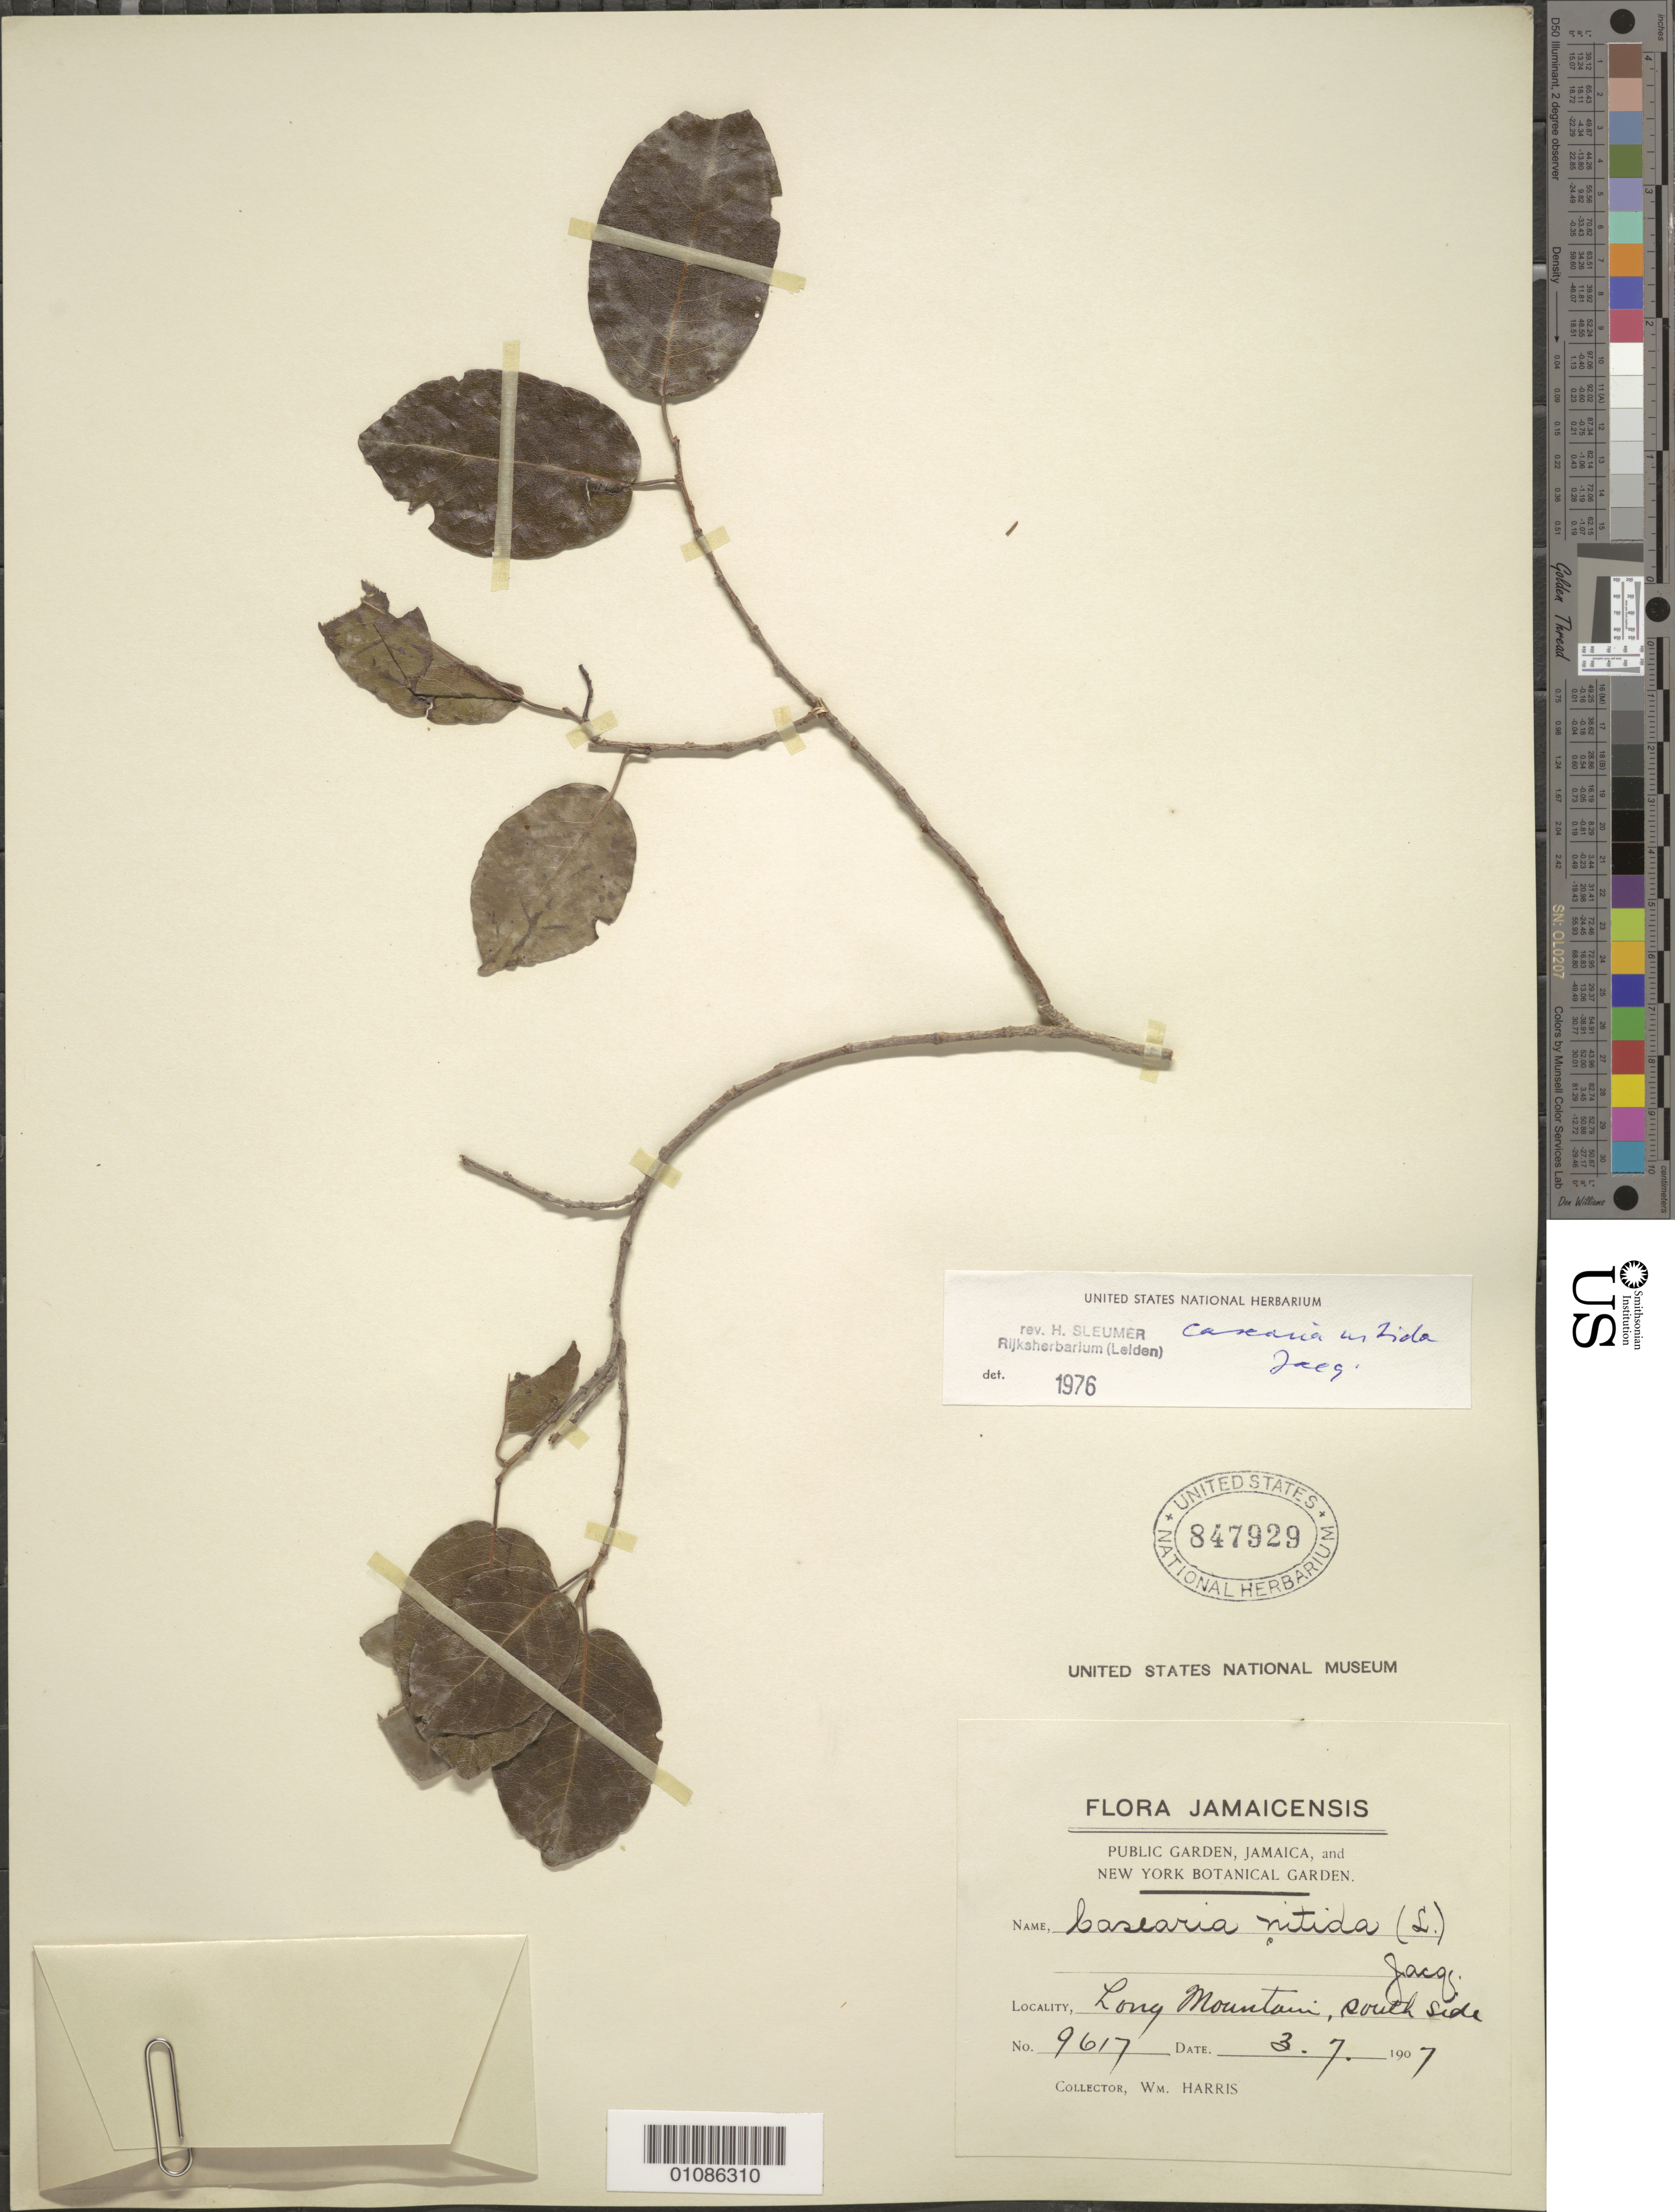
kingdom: Plantae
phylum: Tracheophyta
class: Magnoliopsida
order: Malpighiales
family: Salicaceae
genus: Casearia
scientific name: Casearia nitida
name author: (L.) Jacq.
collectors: W. Harris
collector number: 9617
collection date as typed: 03 Jul 1907 or 07 Mar 1907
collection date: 1907-03-07 or 1907-07-03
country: Jamaica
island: Jamaica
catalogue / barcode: US 847929